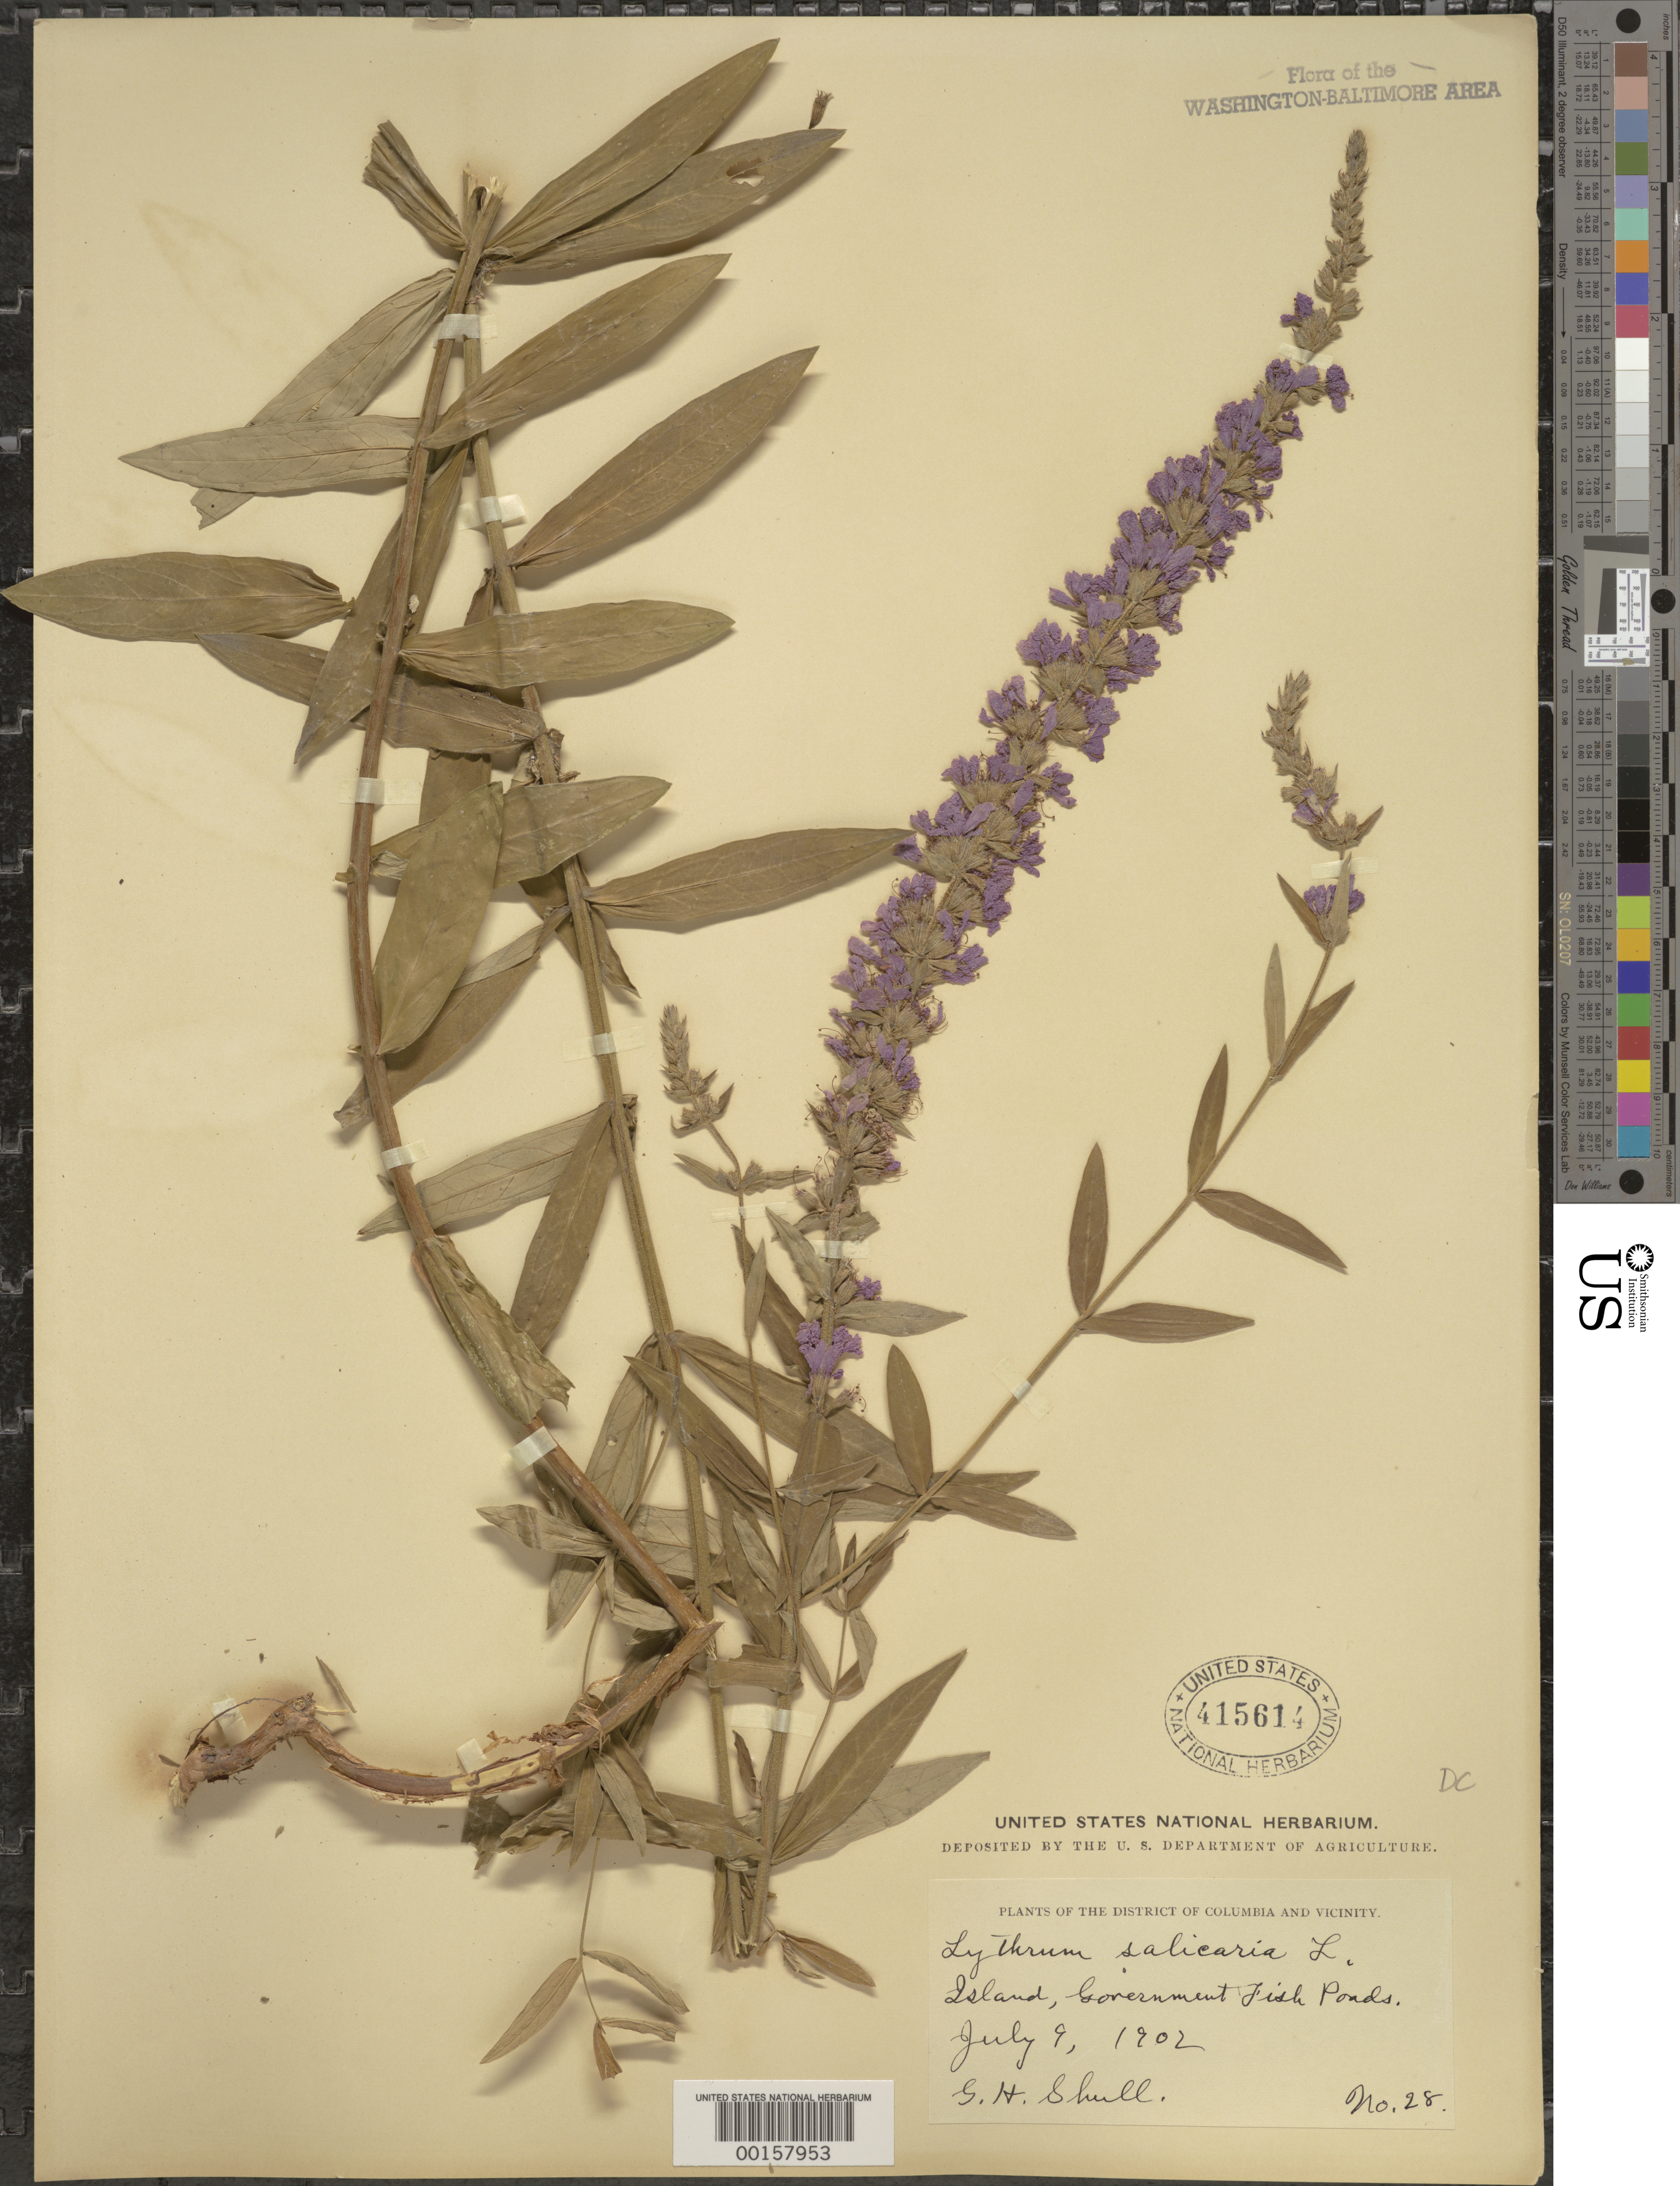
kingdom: Plantae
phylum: Tracheophyta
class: Magnoliopsida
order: Myrtales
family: Lythraceae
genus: Lythrum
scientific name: Lythrum salicaria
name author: L.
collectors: G. H. Shull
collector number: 28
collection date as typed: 09 Jul 1902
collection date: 1902-07-09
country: United States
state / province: District of Columbia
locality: Island, Government Fish Pond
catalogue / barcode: US 415614